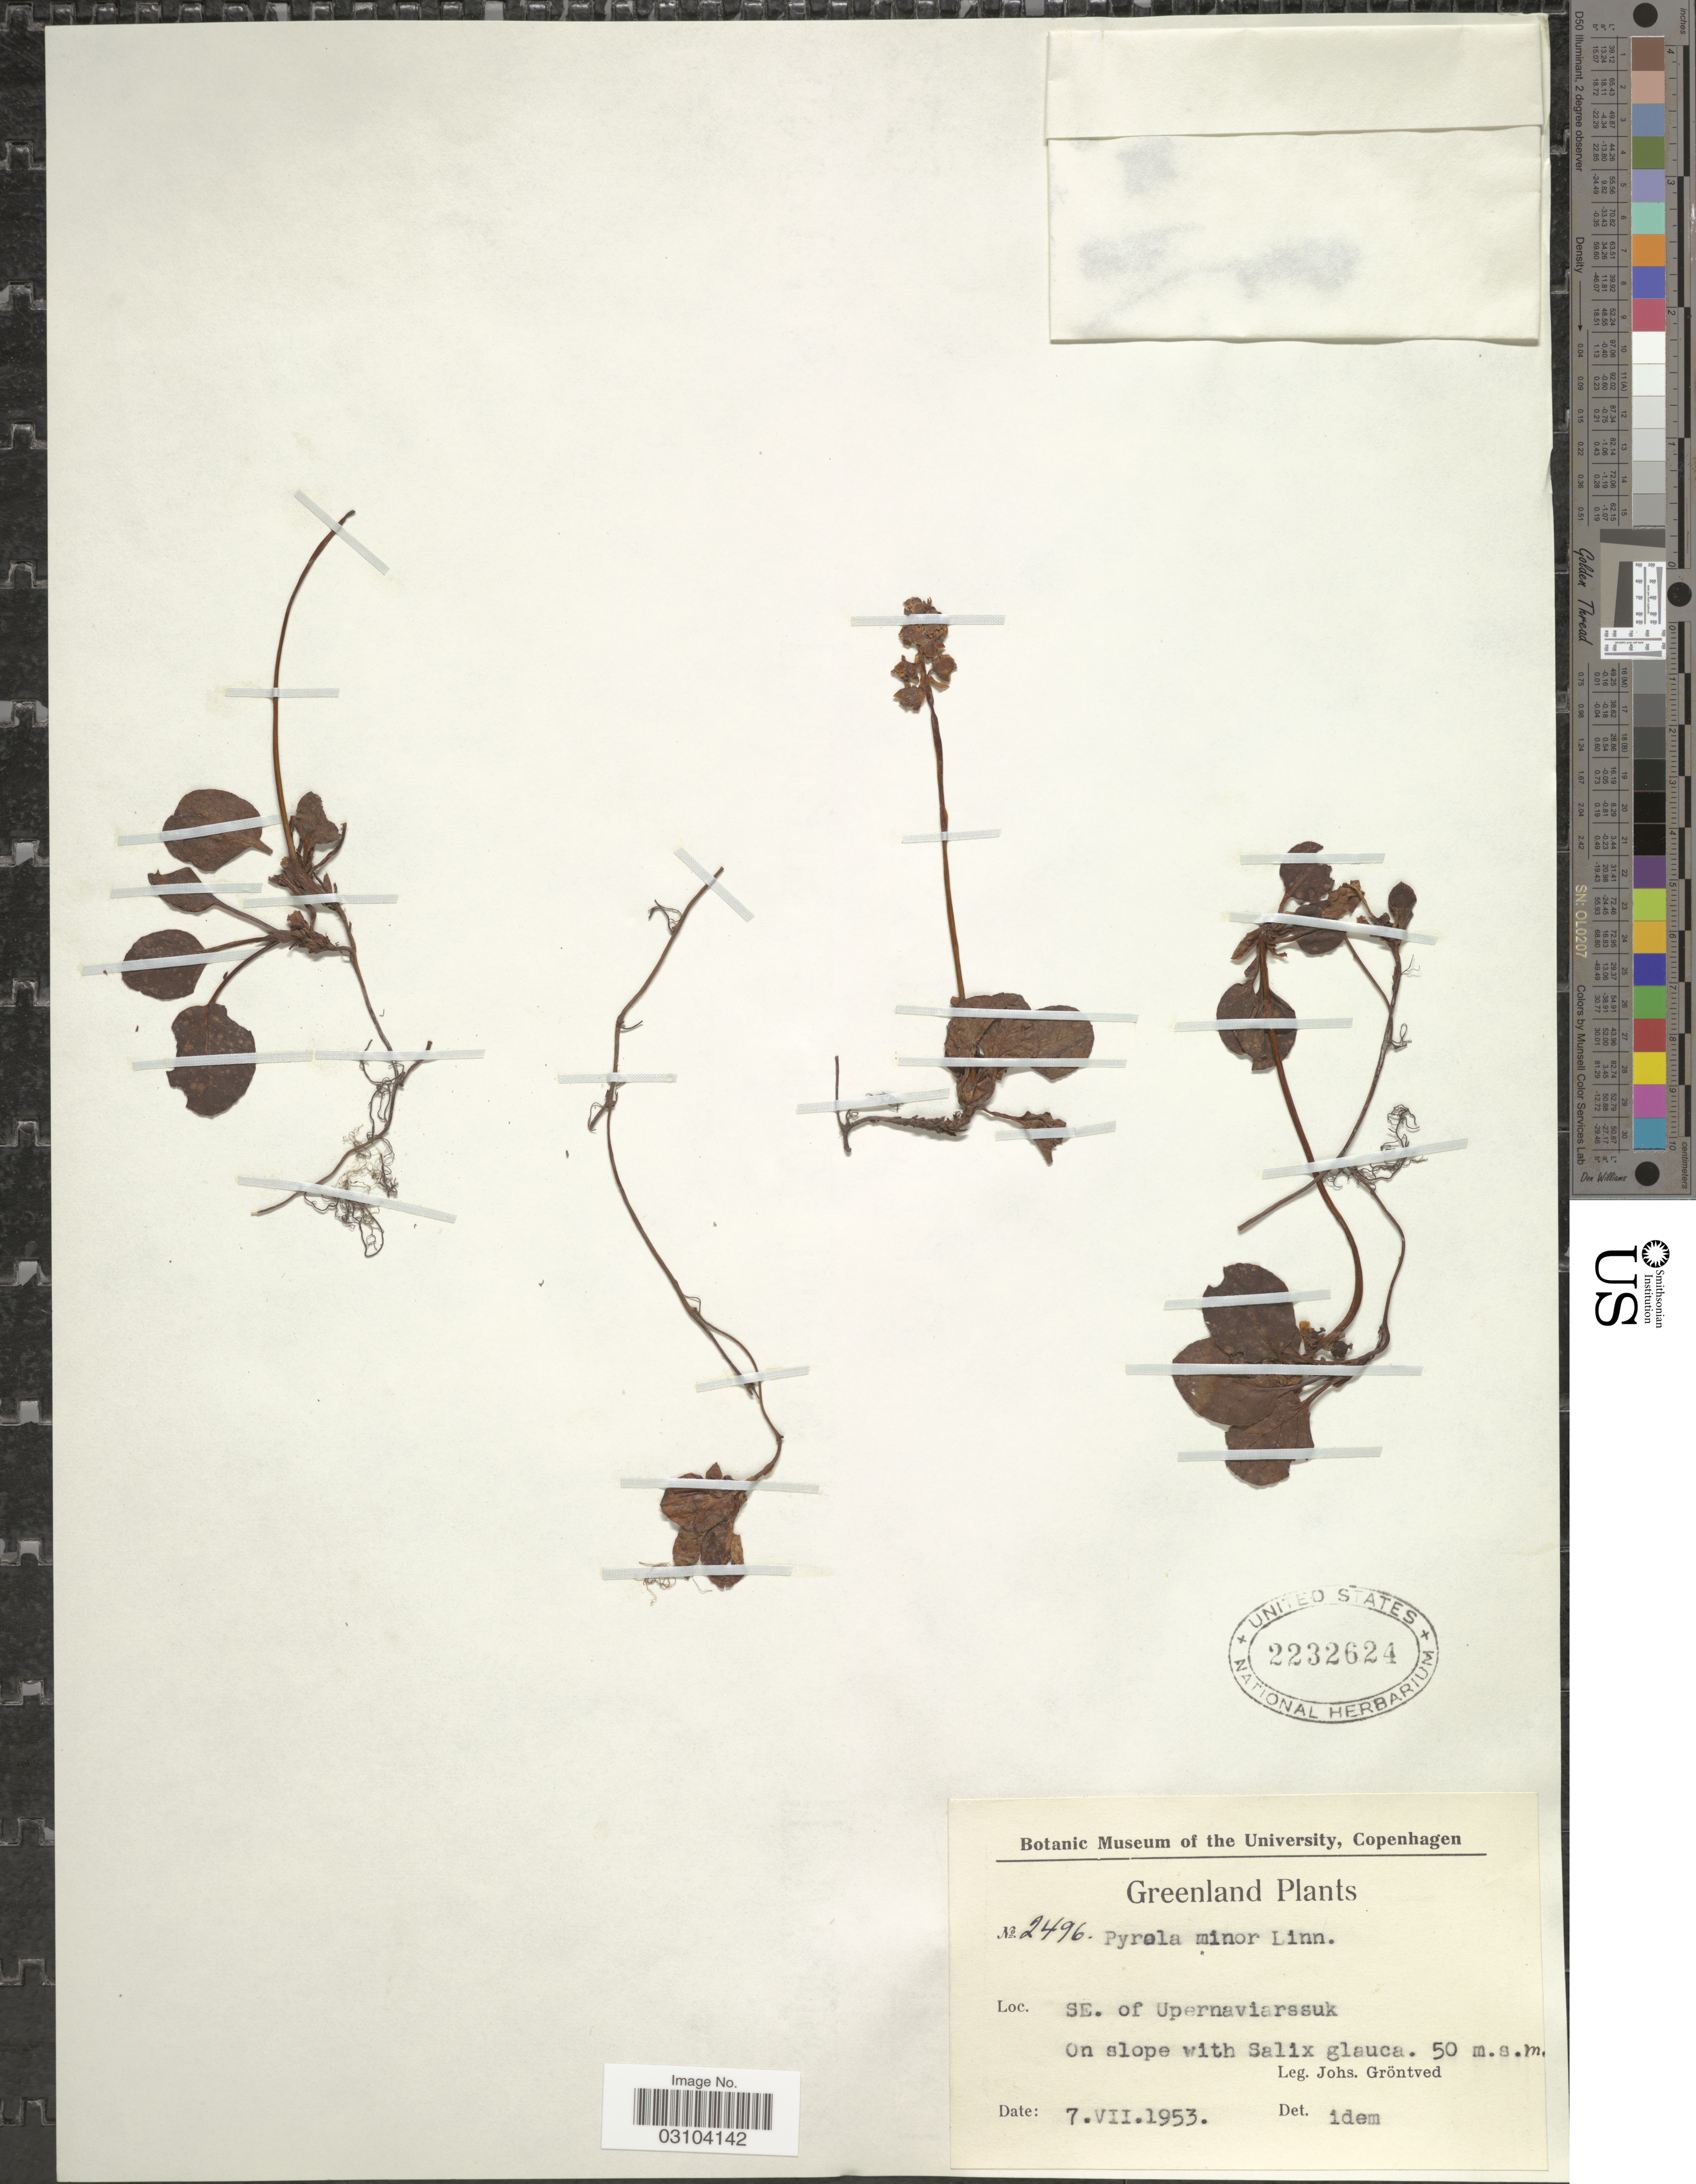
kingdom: Plantae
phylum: Tracheophyta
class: Magnoliopsida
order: Ericales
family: Ericaceae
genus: Pyrola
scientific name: Pyrola minor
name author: L.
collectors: J. Gröntved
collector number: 2496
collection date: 1953-07-07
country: Greenland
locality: SE of Upernaviarssuk.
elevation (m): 50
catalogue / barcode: US 2232624